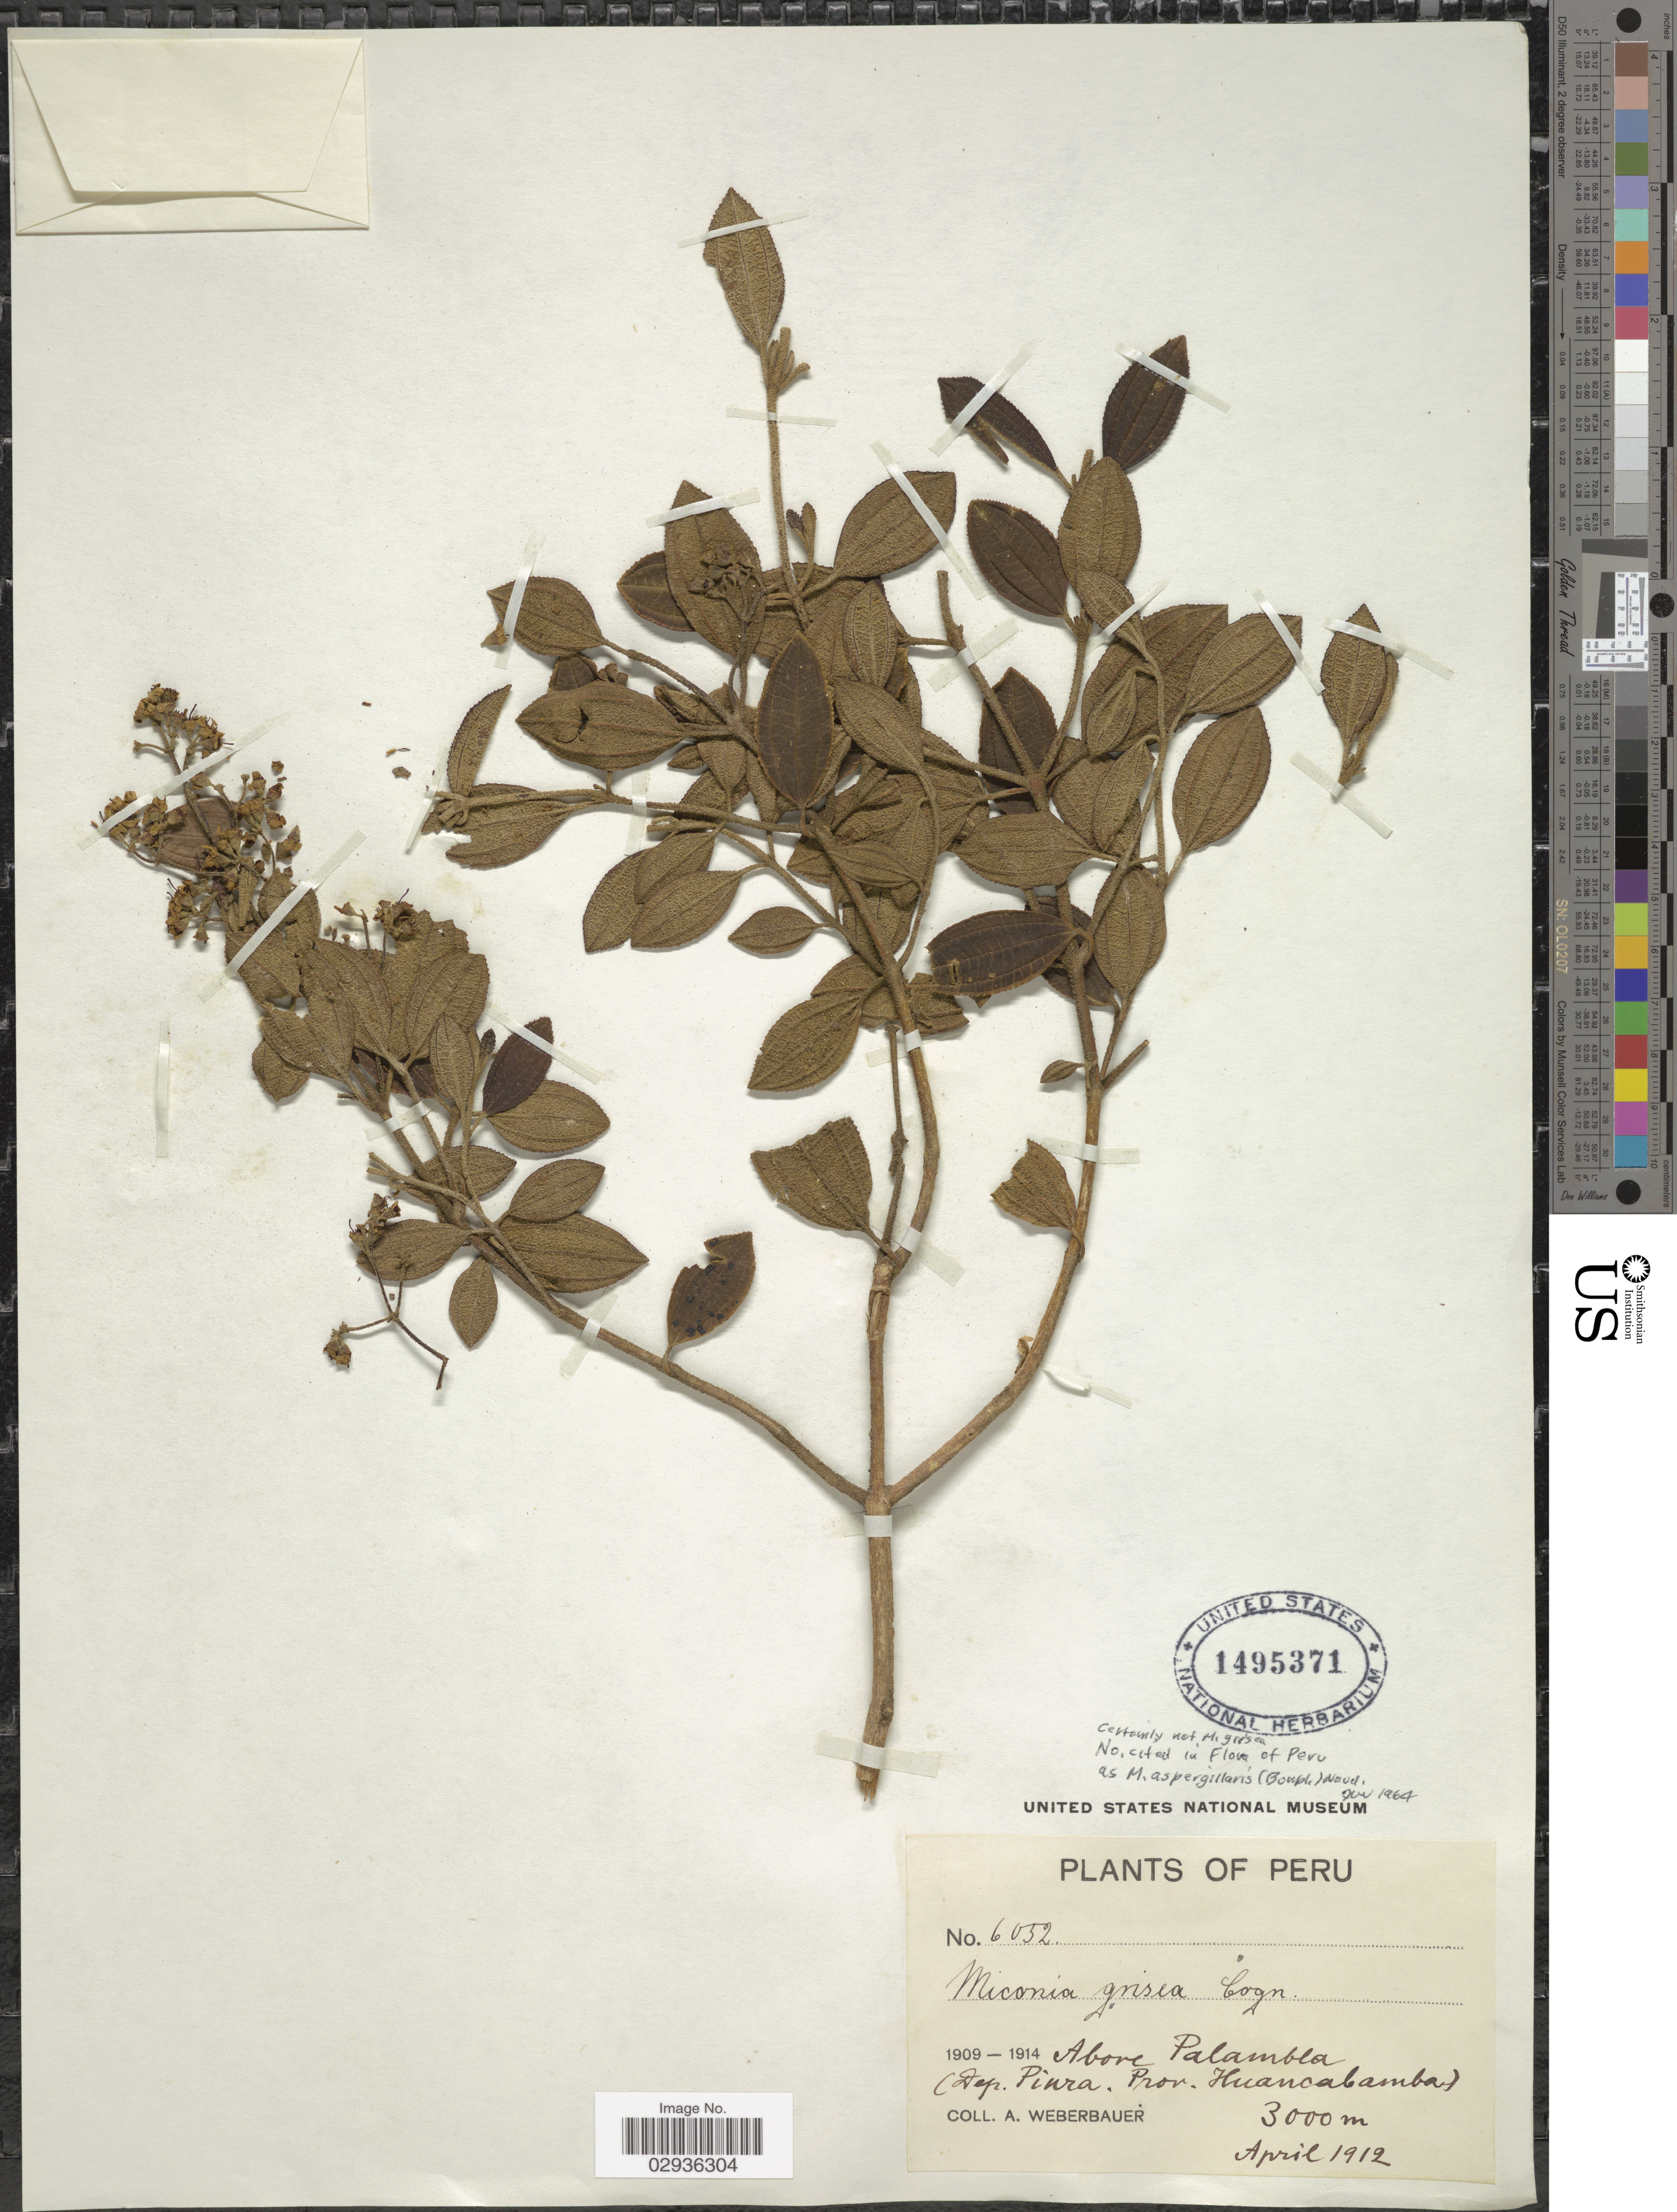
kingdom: Plantae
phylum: Tracheophyta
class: Magnoliopsida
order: Myrtales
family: Melastomataceae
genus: Miconia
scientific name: Miconia aspergillaris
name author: (Bonpl.) Naudin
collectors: A. Weberbauer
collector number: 6052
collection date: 1912-04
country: Peru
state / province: Piura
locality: Above Palambla (Dep. Piura. Prov. Huancabamba).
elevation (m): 3000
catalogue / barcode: US 1495371